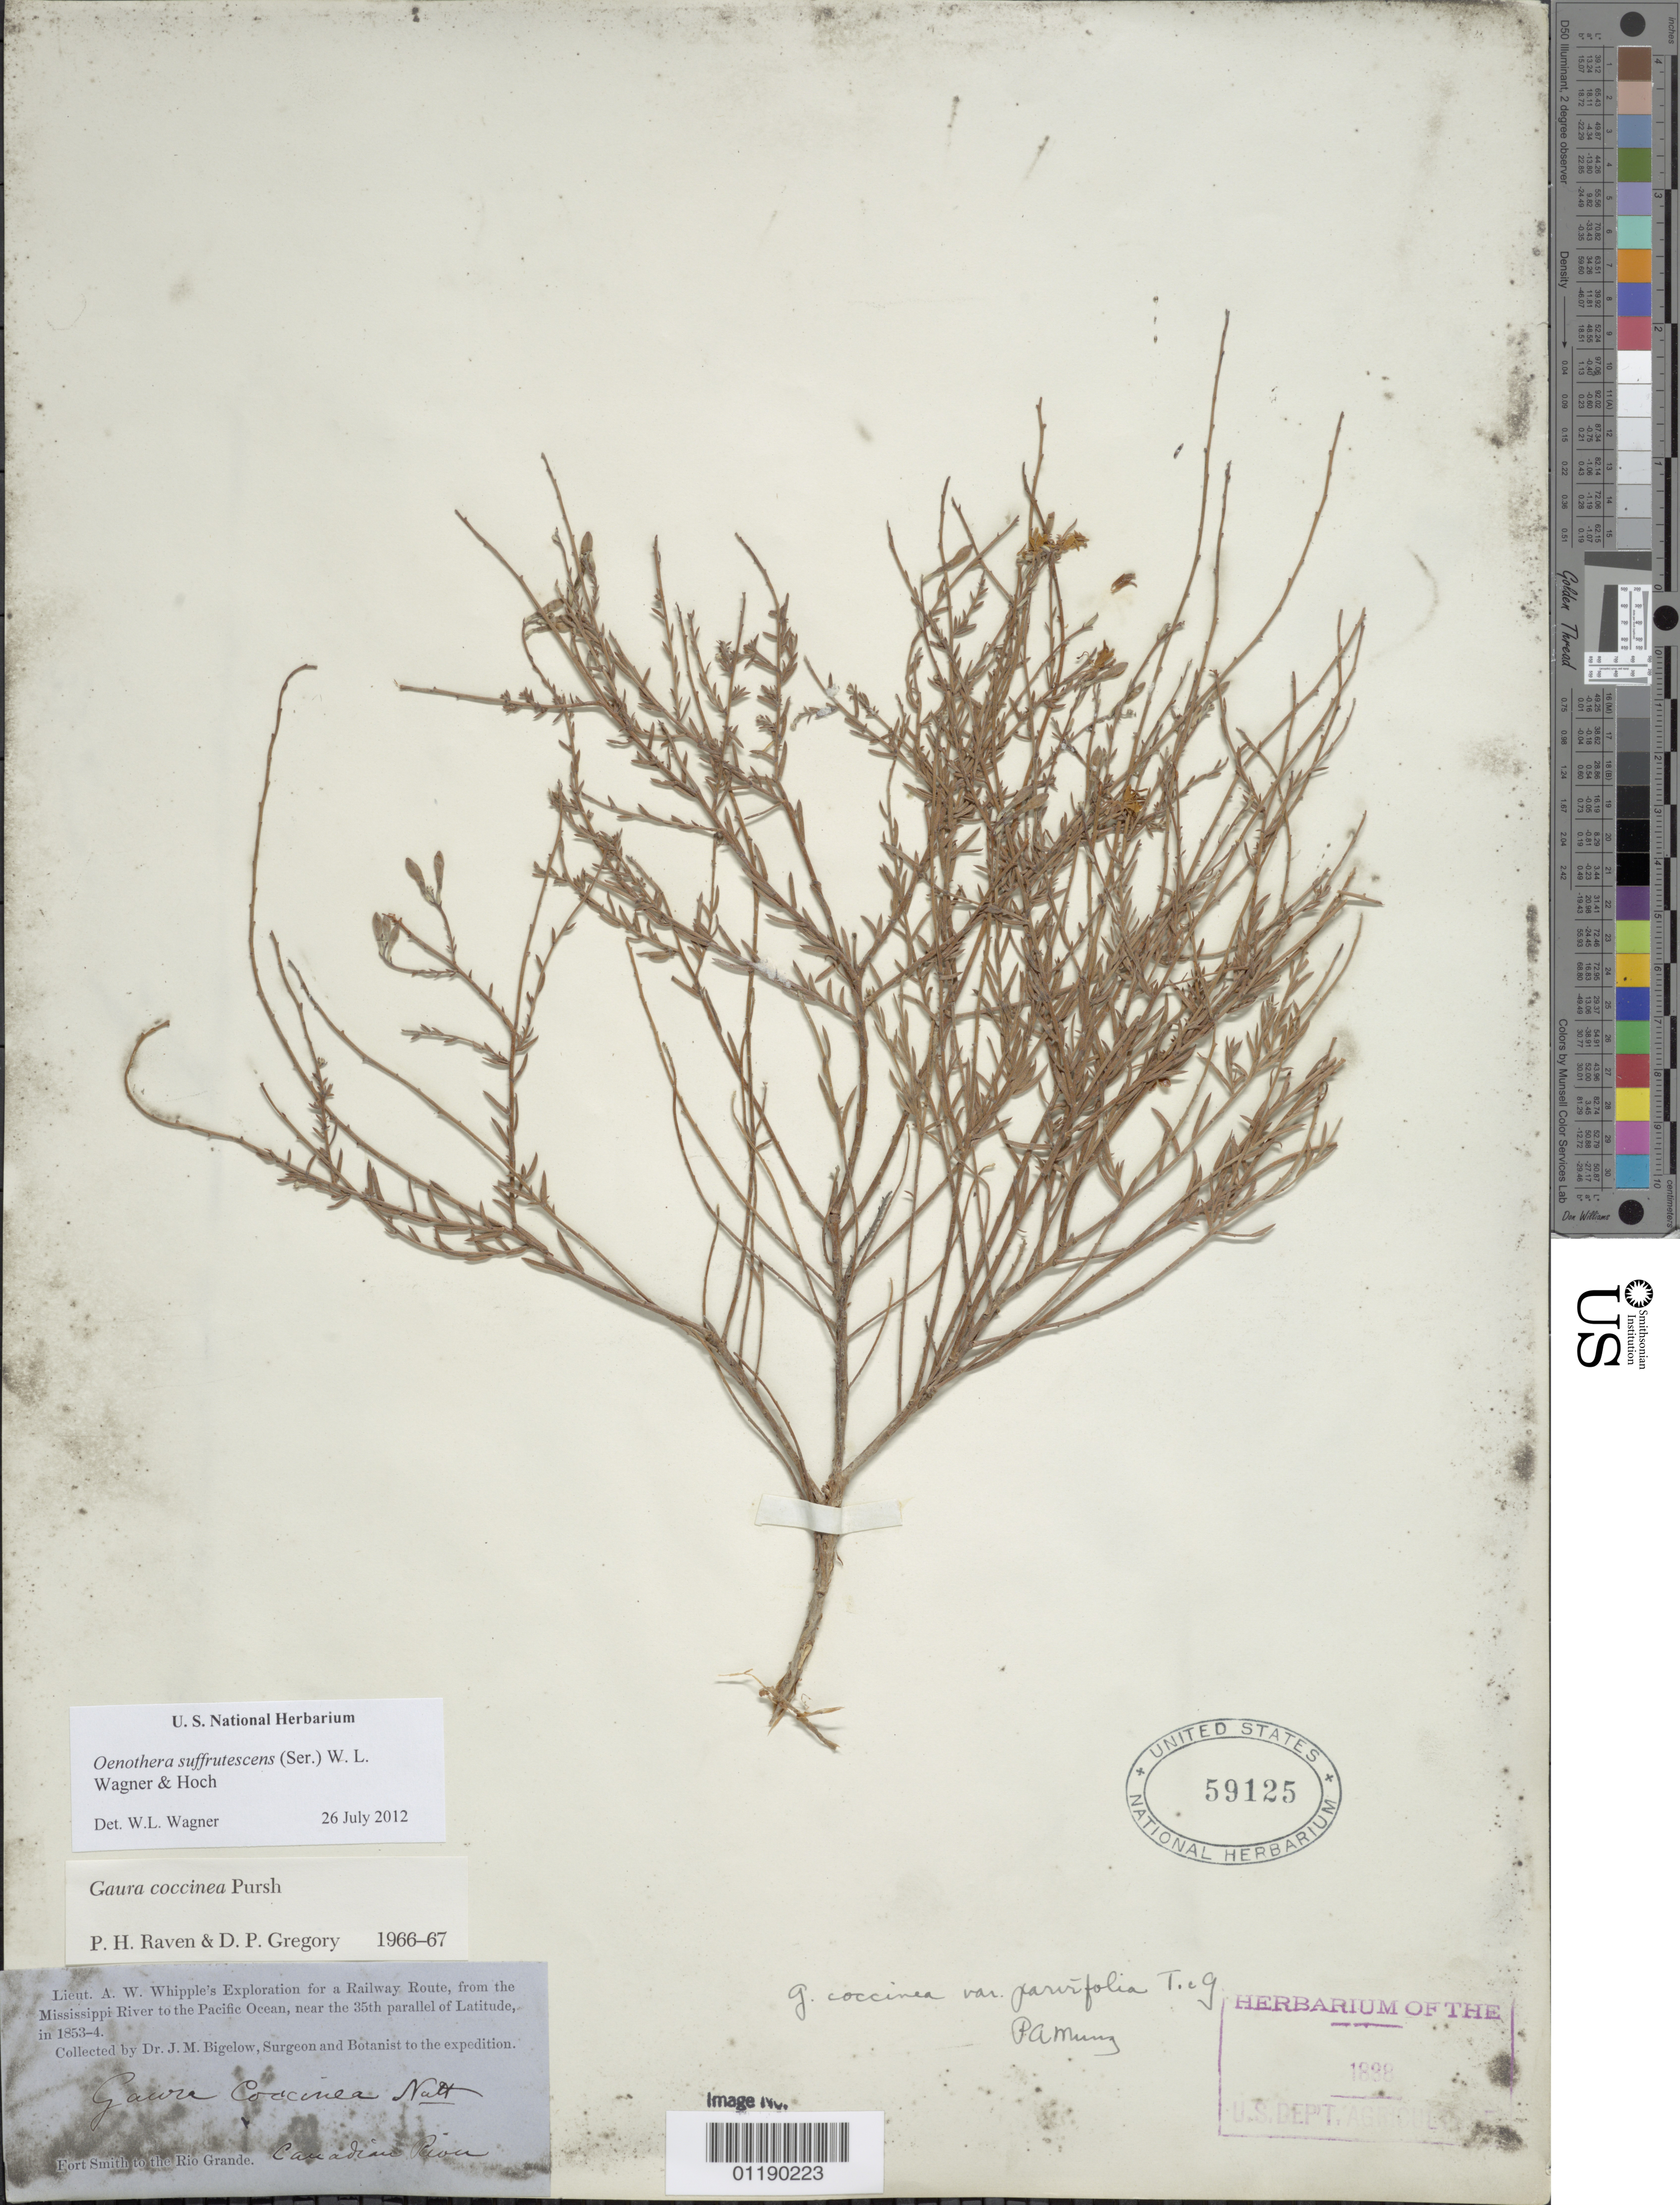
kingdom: Plantae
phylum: Tracheophyta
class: Magnoliopsida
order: Myrtales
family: Onagraceae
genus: Oenothera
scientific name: Oenothera suffrutescens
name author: (Ser.) W.L. Wagner & Hoch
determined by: Wagner, W. L., (BOT), Smithsonian Institution - National Museum of Natural History (UNITED STATES)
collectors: J. M. Bigelow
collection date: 1853/1854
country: United States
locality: Fort Smith to the Rio Grande. Canadian River.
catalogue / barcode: US 59125